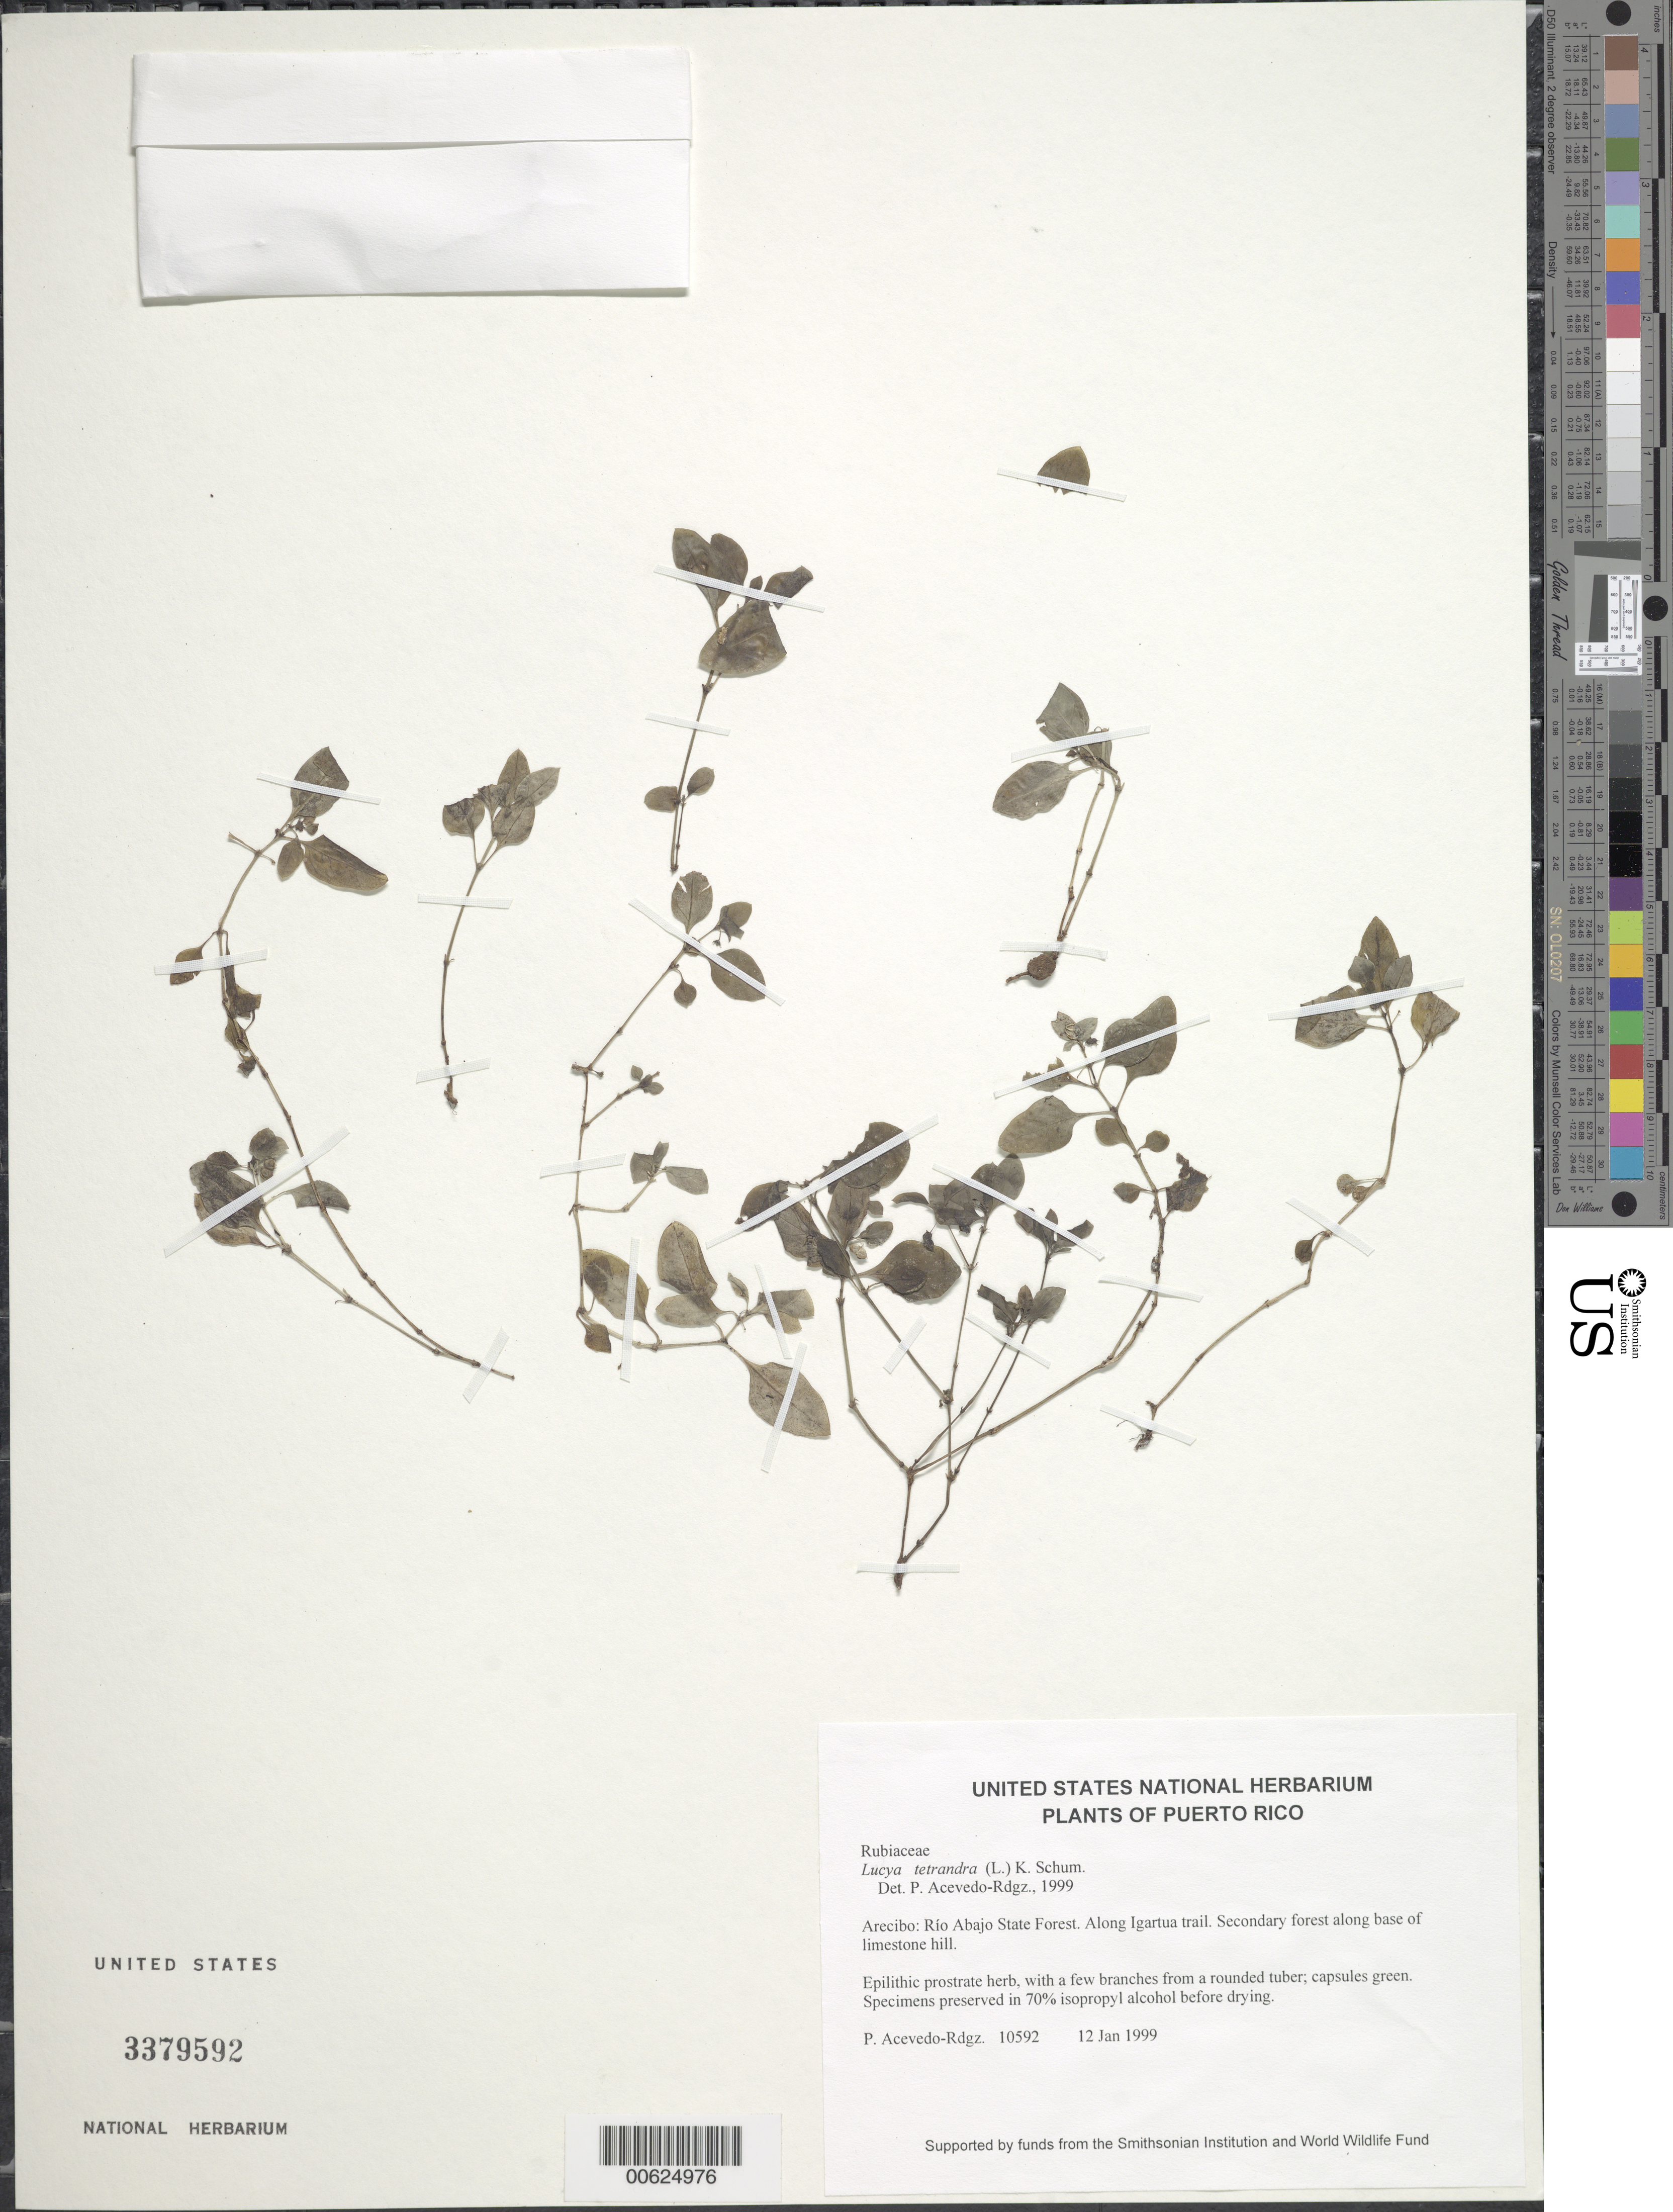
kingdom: Plantae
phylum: Tracheophyta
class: Magnoliopsida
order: Gentianales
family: Rubiaceae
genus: Lucya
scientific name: Lucya tetrandra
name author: (L.) K. Schum.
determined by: Acevedo-Rodríguez, P., (BOT), Smithsonian Institution - National Museum of Natural History (UNITED STATES)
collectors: P. Acevedo-Rodr.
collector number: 10592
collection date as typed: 12 Jan 1999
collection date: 1999-01-12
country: Puerto Rico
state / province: Arecibo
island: Puerto Rico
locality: Arecibo; Río Abajo State Forest. Along Igartua trail.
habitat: Secondary forest along base of limestone hill.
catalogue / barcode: US 3379592